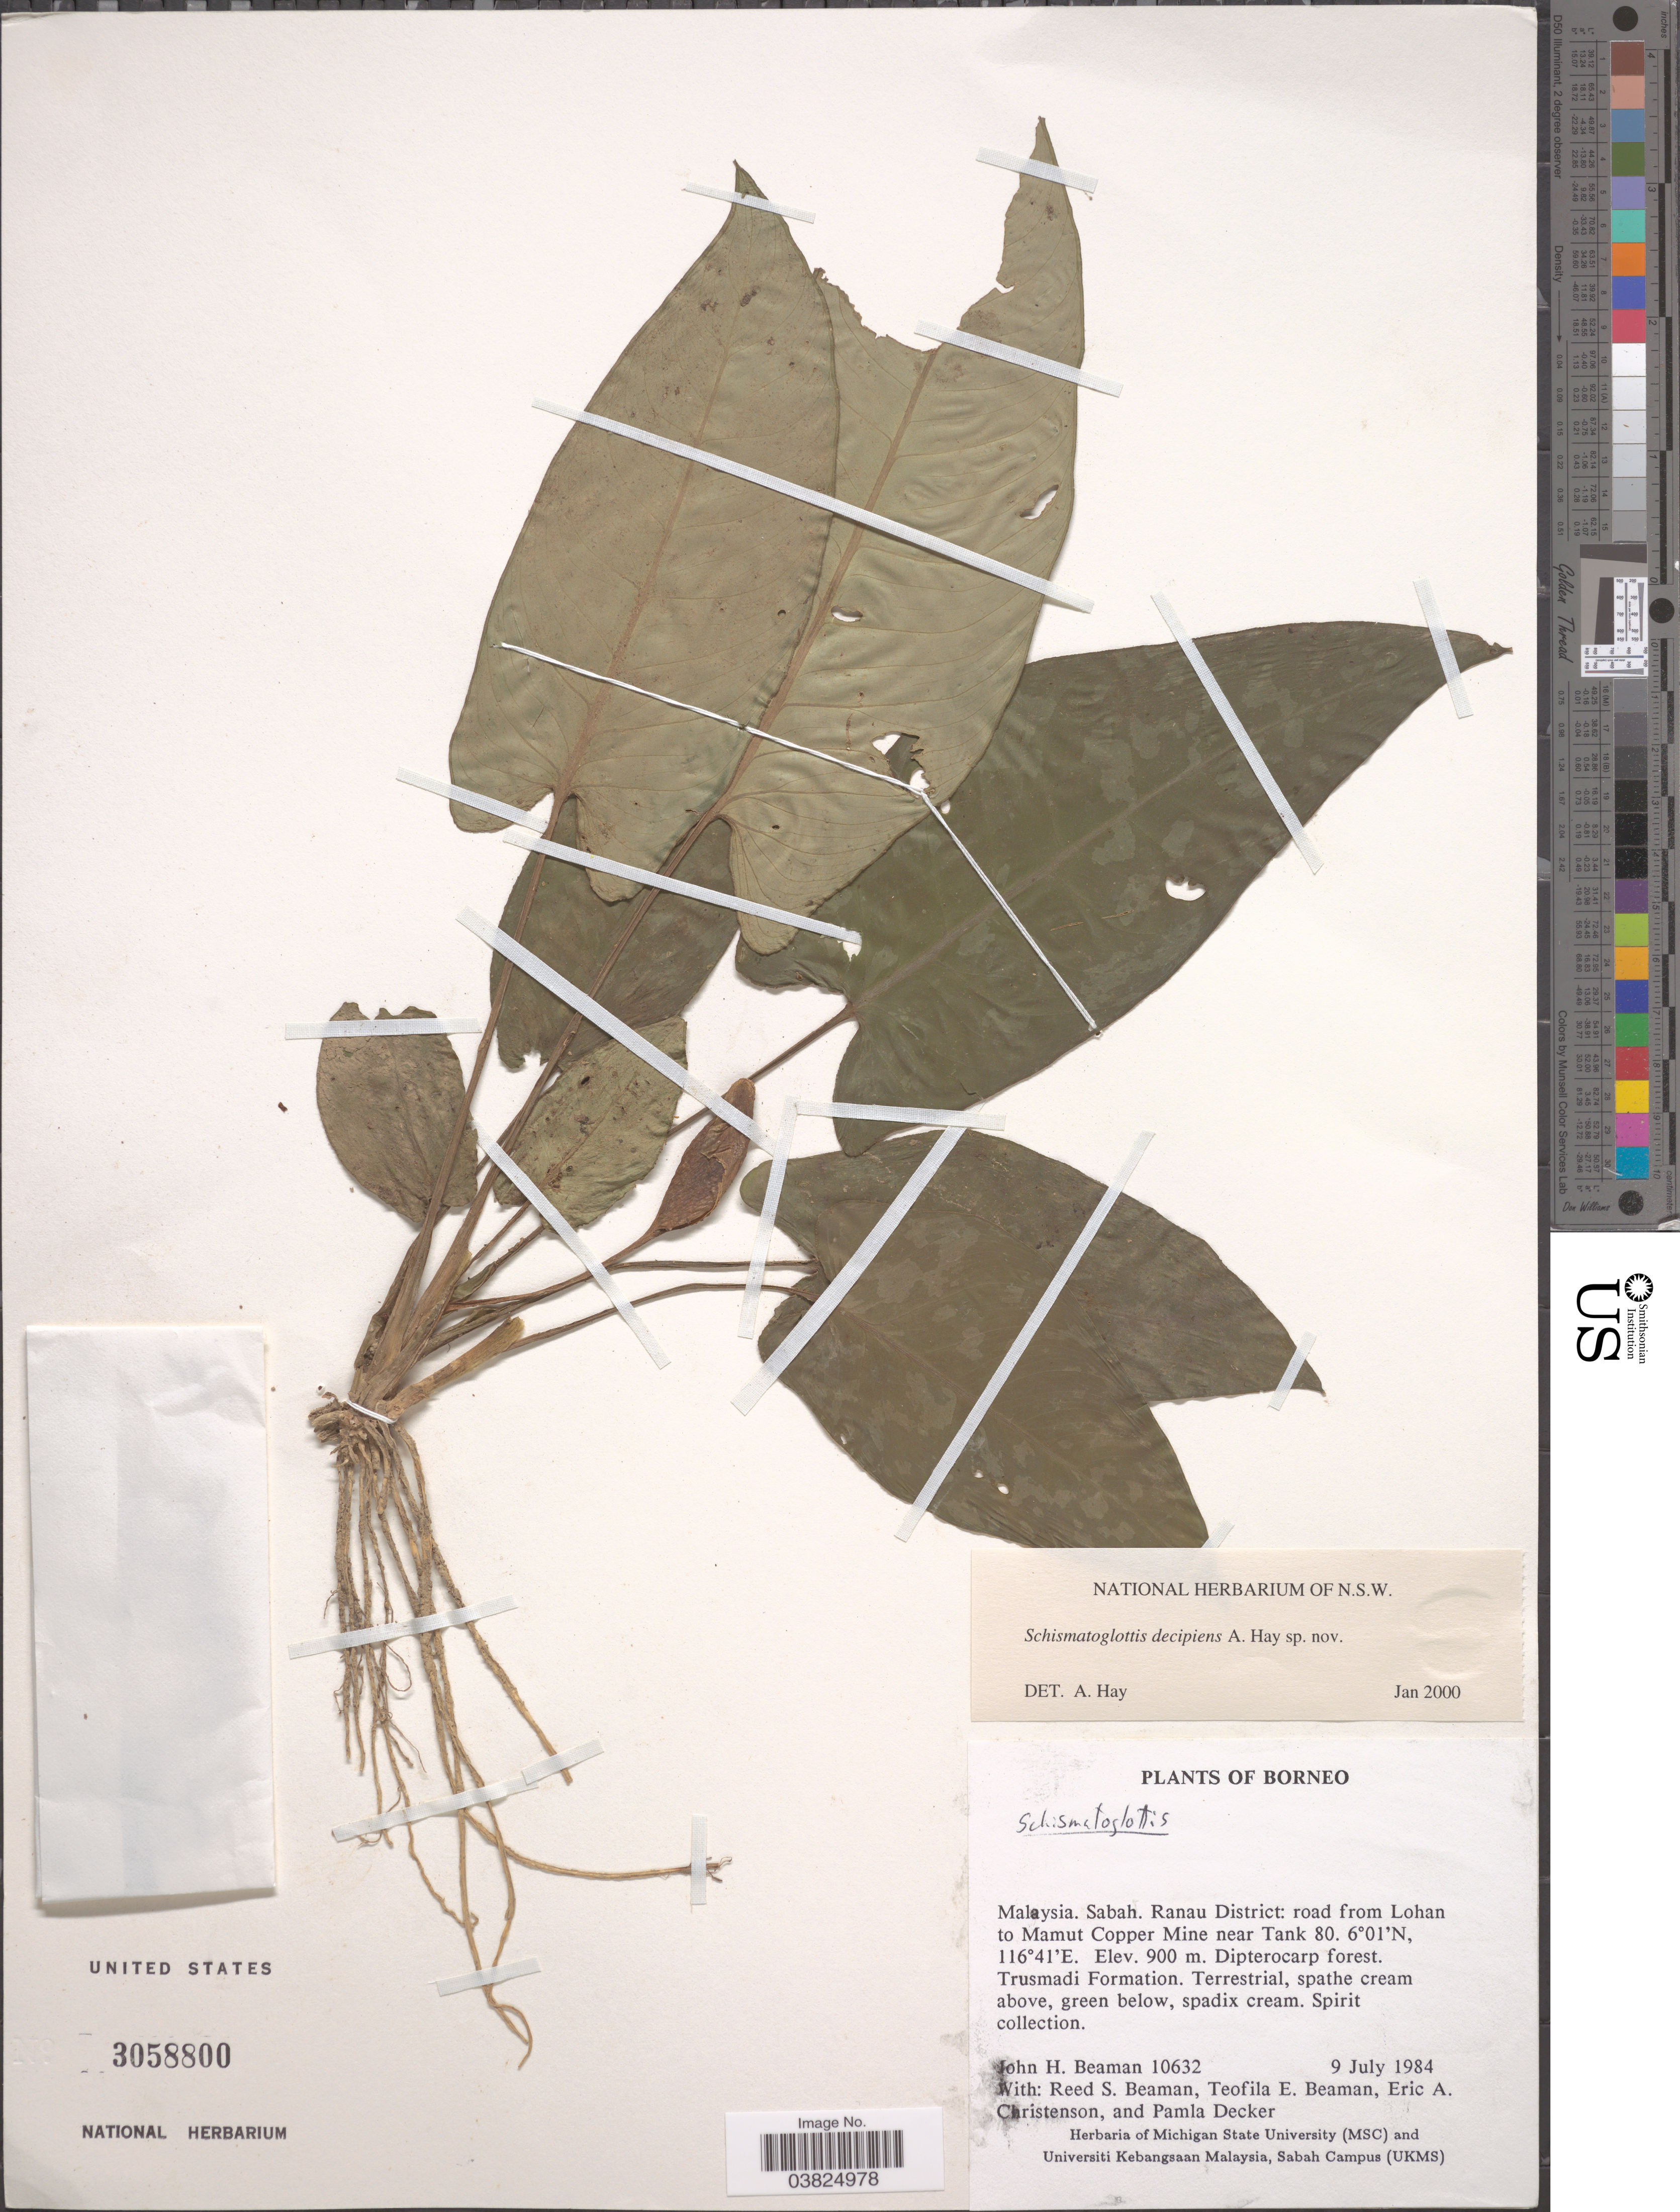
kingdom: Plantae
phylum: Tracheophyta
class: Liliopsida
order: Alismatales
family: Araceae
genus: Schismatoglottis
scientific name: Schismatoglottis decipiens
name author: A. Hay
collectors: J. H. Beaman, R. S. Beaman, T. E. Beaman, E. A. Christenson & P. Decker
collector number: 10632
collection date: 1984-07-09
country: Malaysia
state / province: Sabah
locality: Borneo. Ranau District: road from Lohan to Mamut Copper Mine near Tank 80.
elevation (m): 900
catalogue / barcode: US 3058800